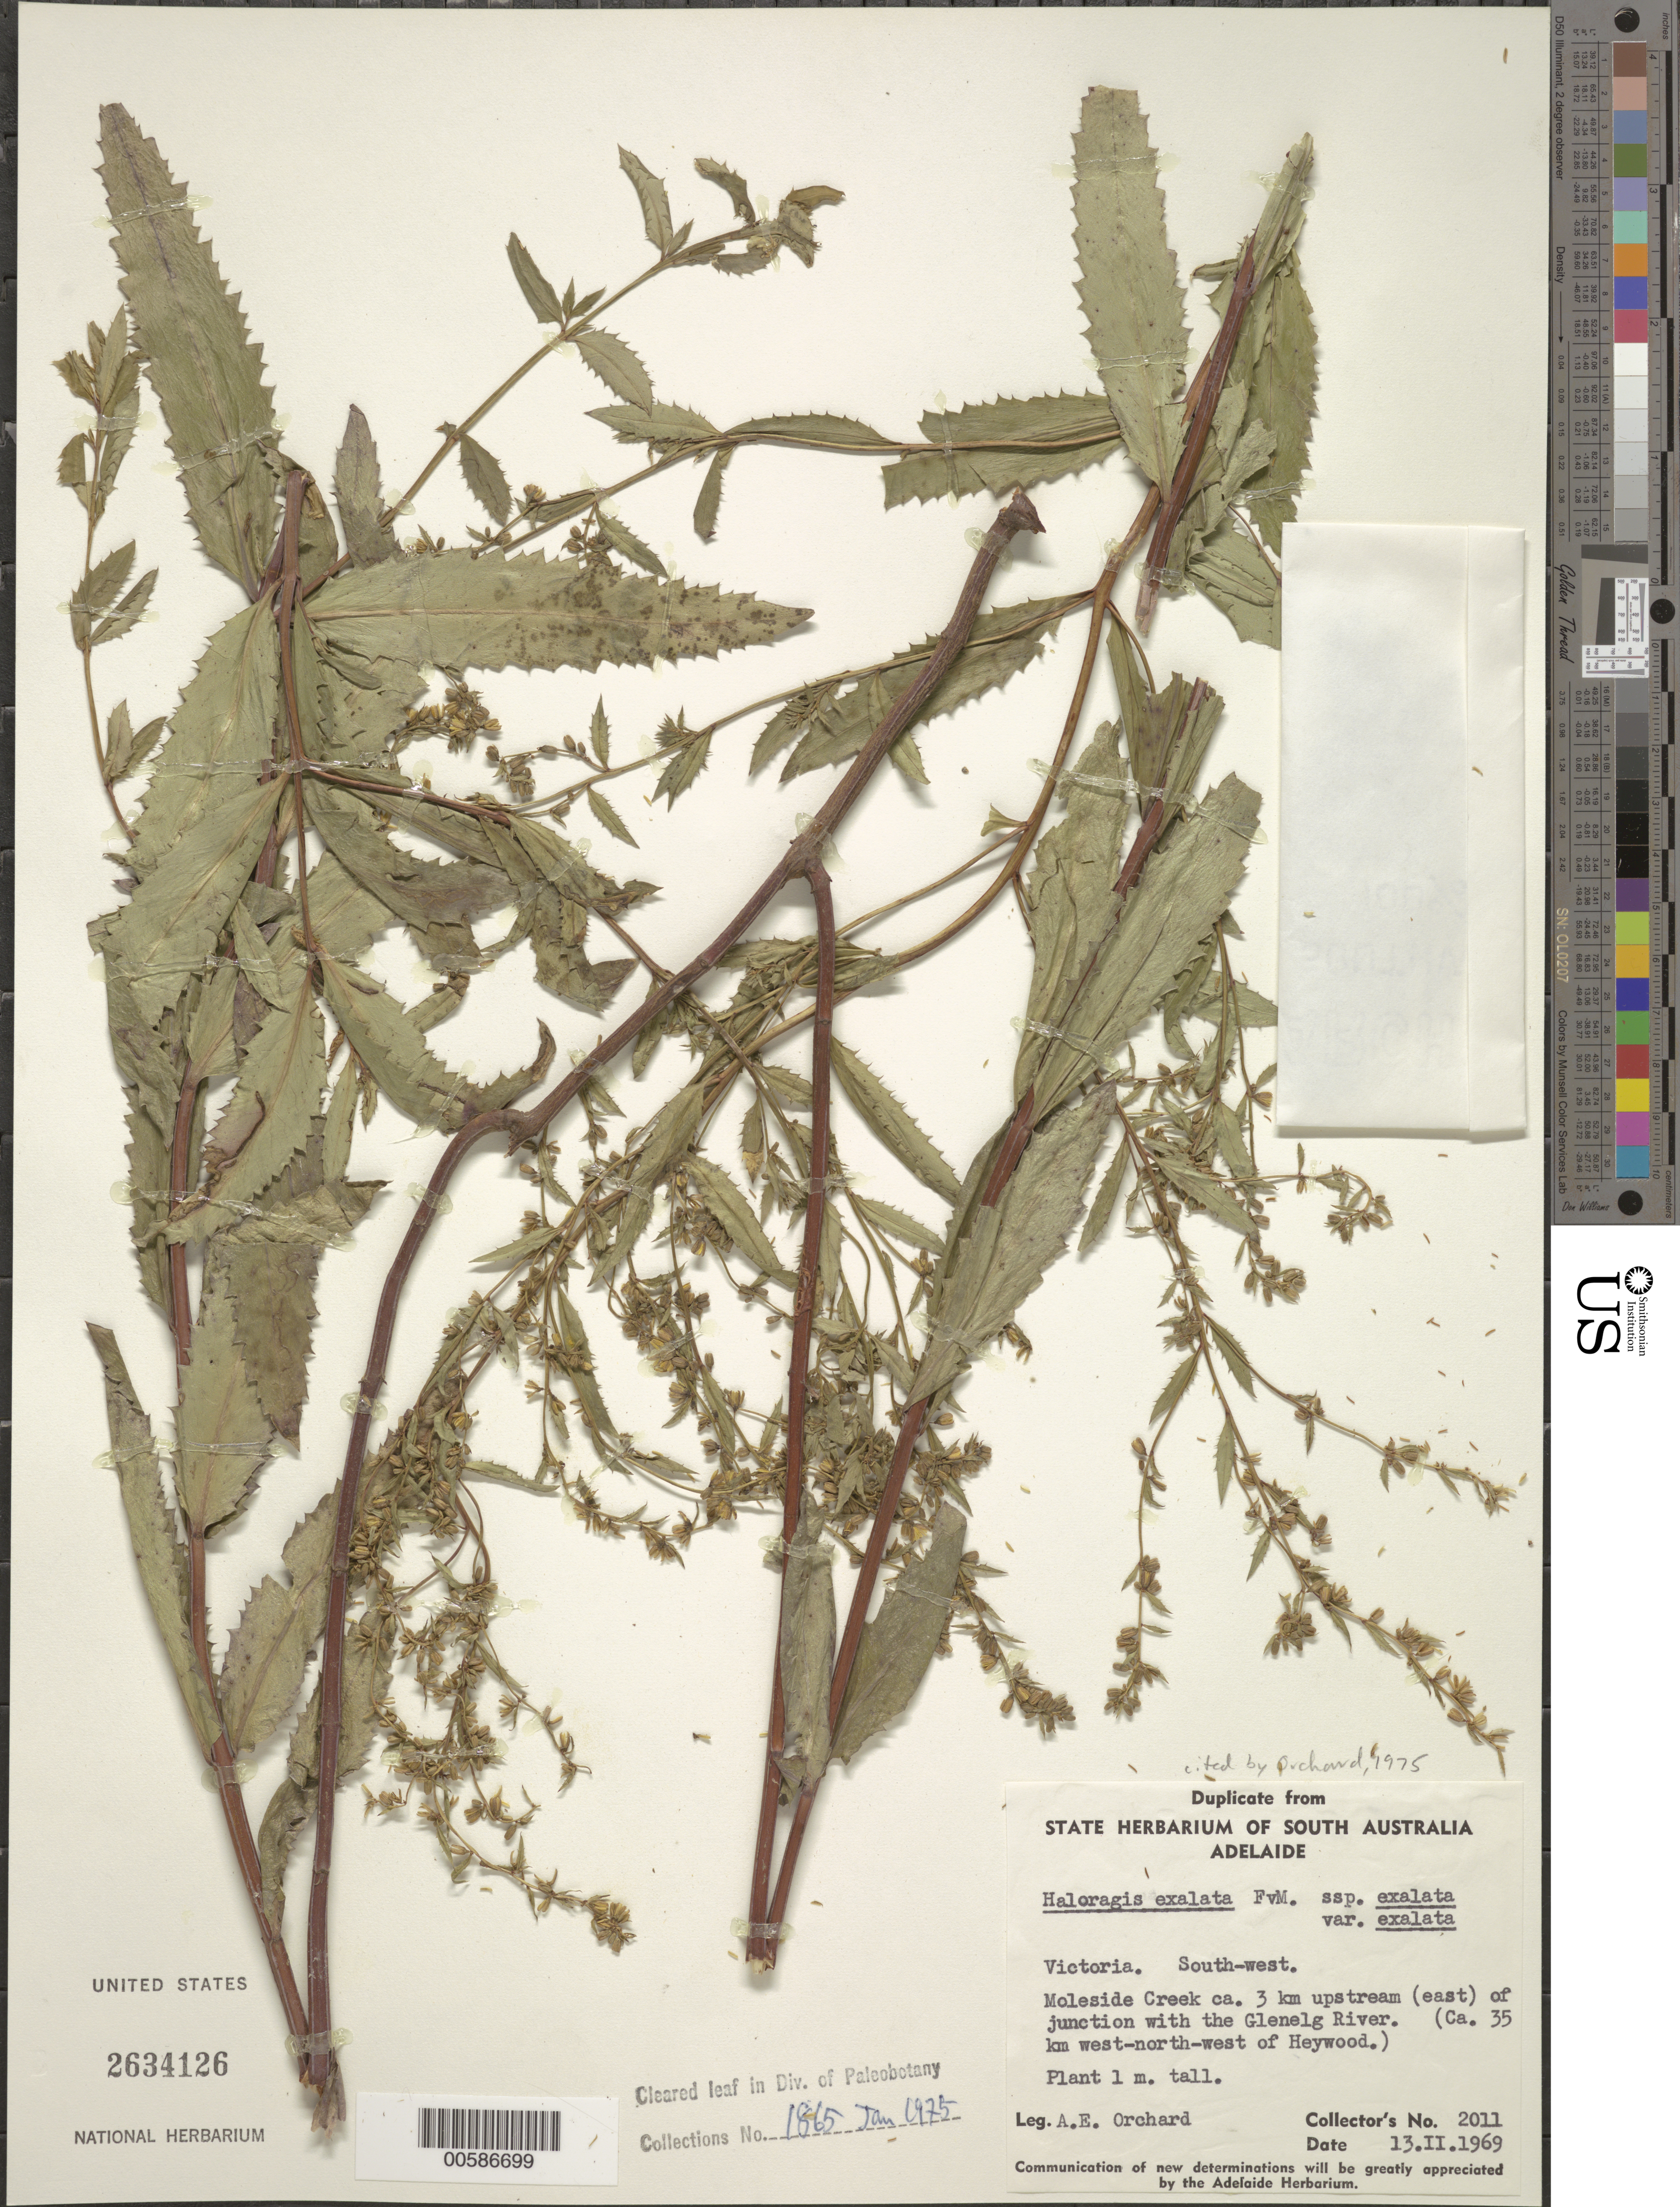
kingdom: Plantae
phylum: Tracheophyta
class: Magnoliopsida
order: Saxifragales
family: Haloragaceae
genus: Haloragis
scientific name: Haloragis exalata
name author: F. Muell.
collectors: A. E. Orchard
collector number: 2011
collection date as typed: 13 Feb 1969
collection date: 1969-02-13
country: Australia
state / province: Victoria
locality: Moleside Creek, Glenelg River, WSW of Heywood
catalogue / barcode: US 2634126